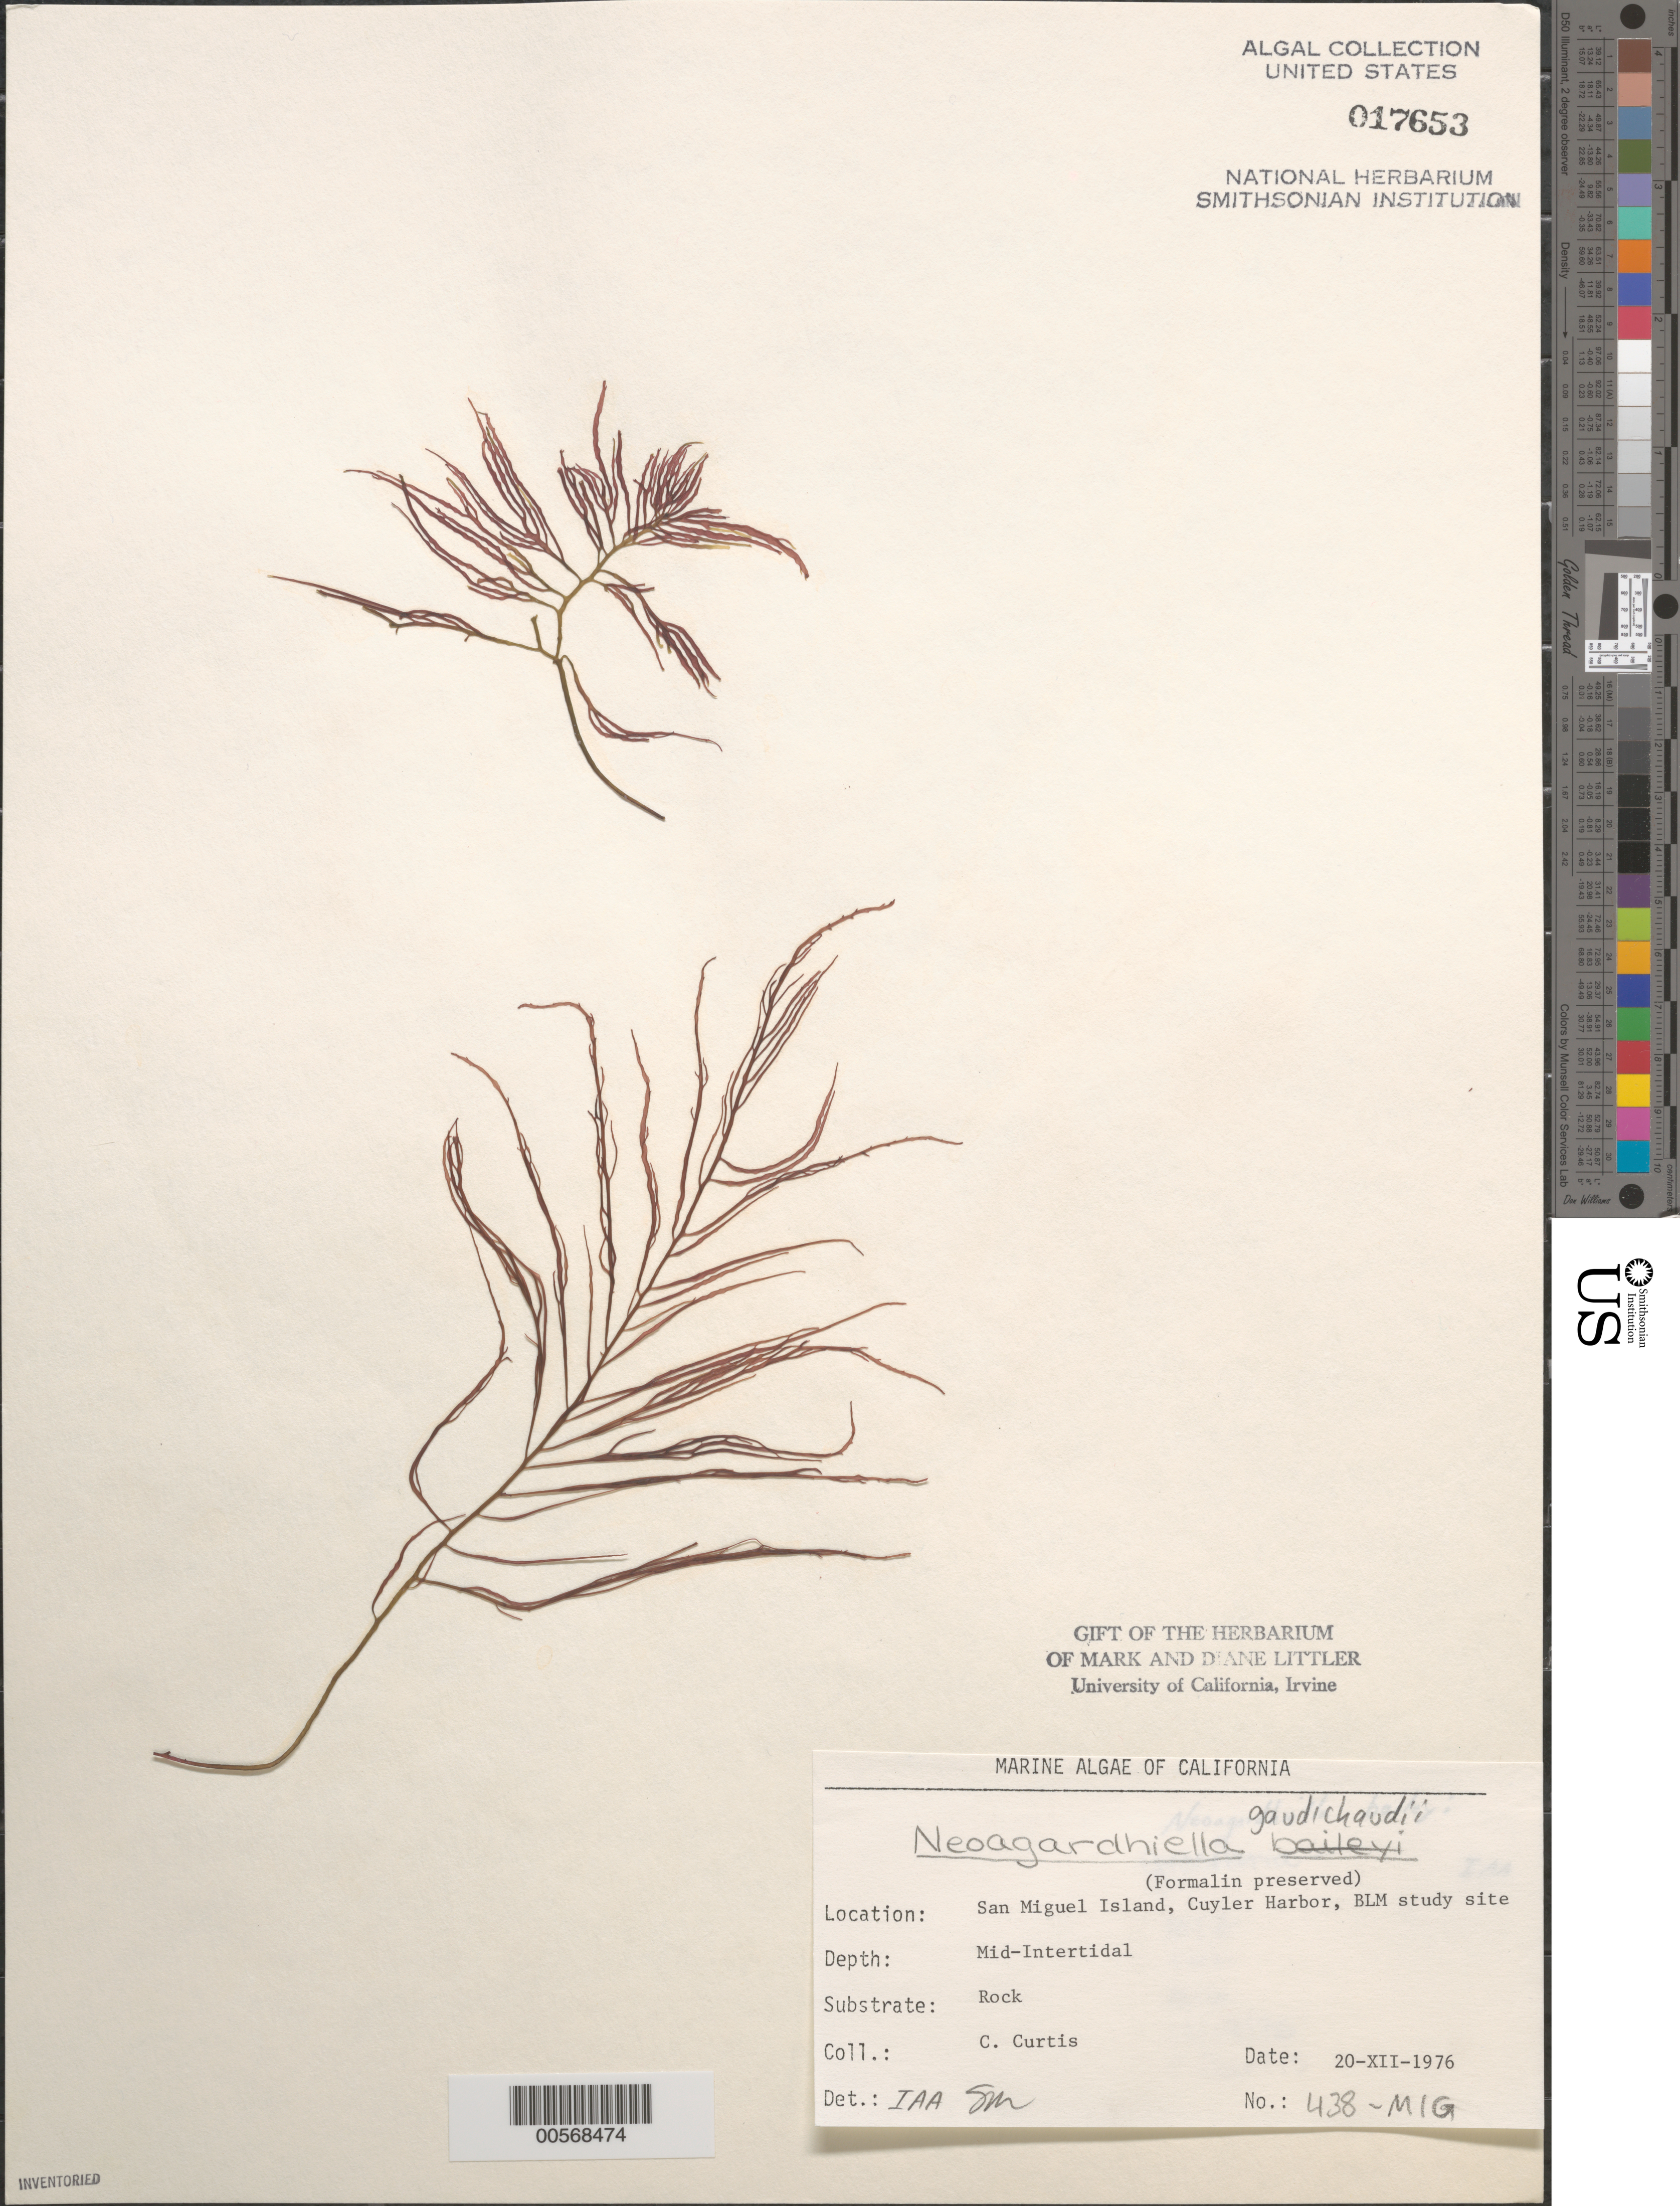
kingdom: Plantae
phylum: Rhodophyta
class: Florideophyceae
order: Gigartinales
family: Solieriaceae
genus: Sarcodiotheca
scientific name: Sarcodiotheca gaudichaudii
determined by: Algae name updating Project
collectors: C. Curtis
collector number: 438-MIG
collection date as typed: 20 Dec 1976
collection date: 1976-12-20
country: United States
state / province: California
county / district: Santa Barbara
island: San Miguel Island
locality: Cuyler Harbor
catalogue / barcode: US 17653